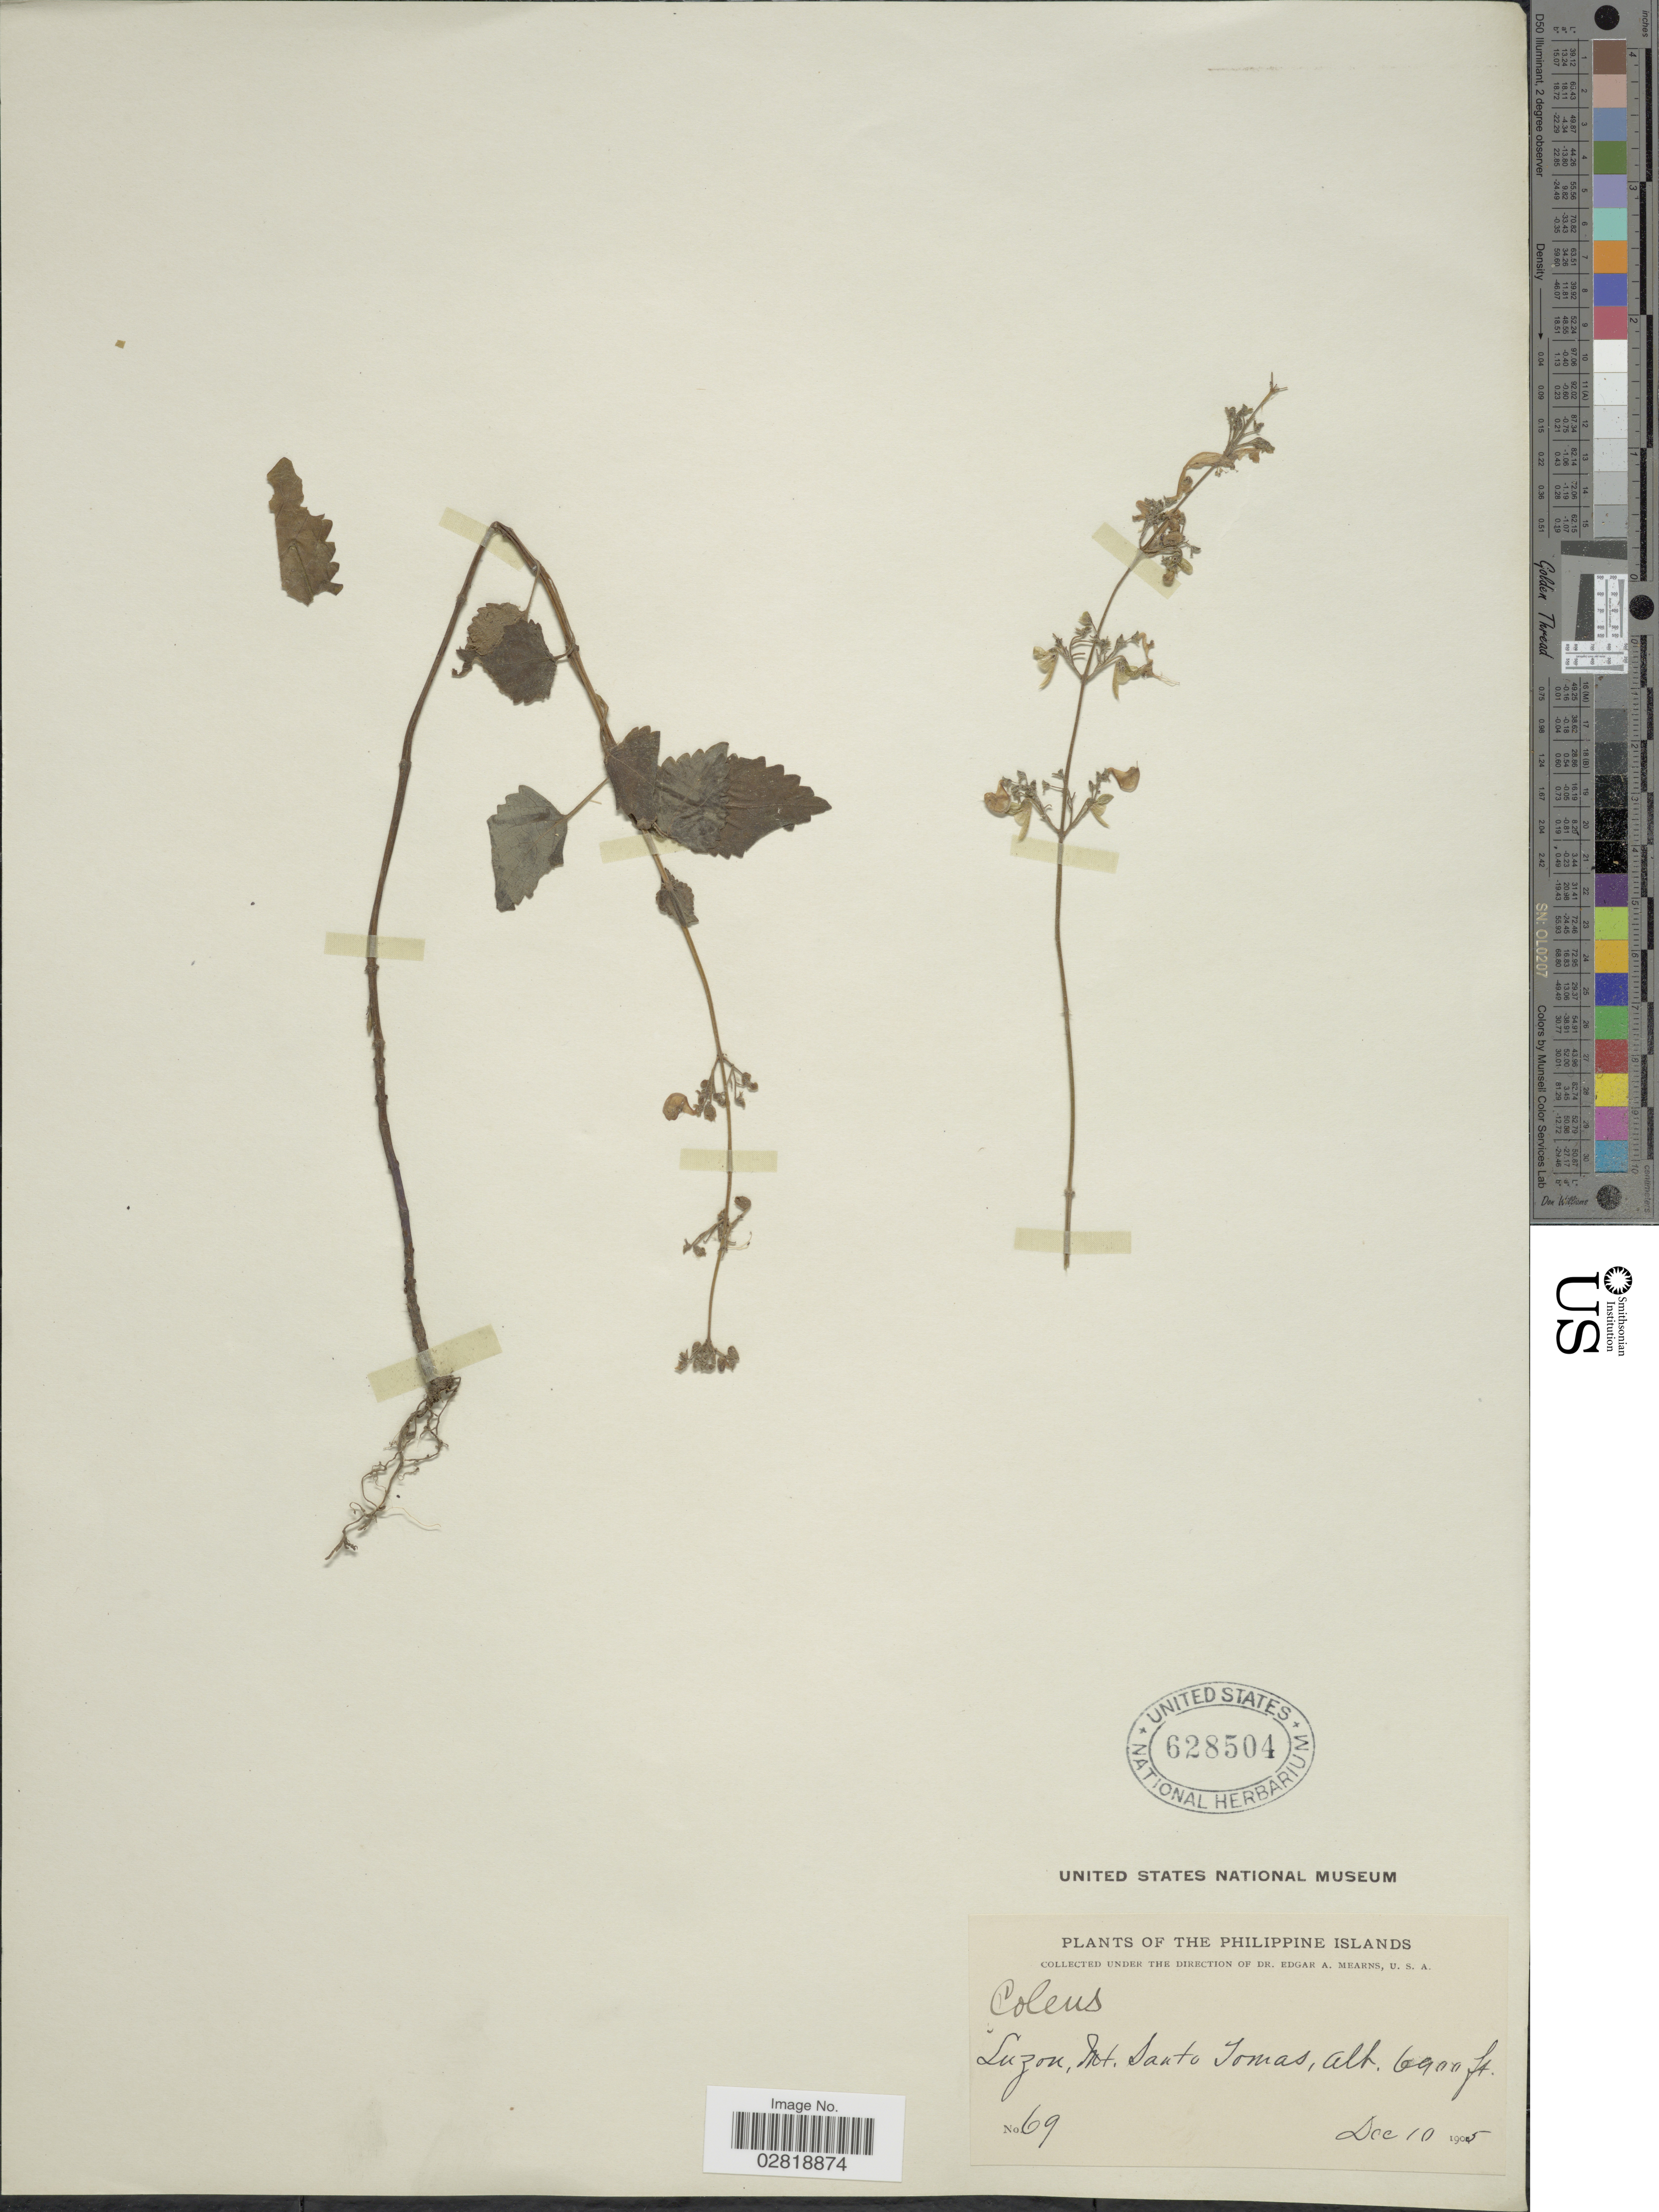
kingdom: Plantae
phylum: Tracheophyta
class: Magnoliopsida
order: Lamiales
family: Lamiaceae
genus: Plectranthus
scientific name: Plectranthus sp.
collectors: E. A. Mearns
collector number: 69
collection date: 1905-12-10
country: Philippines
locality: Philippine Islands. Luzon, Mt. Santo Tomas.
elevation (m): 2103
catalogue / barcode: US 628504